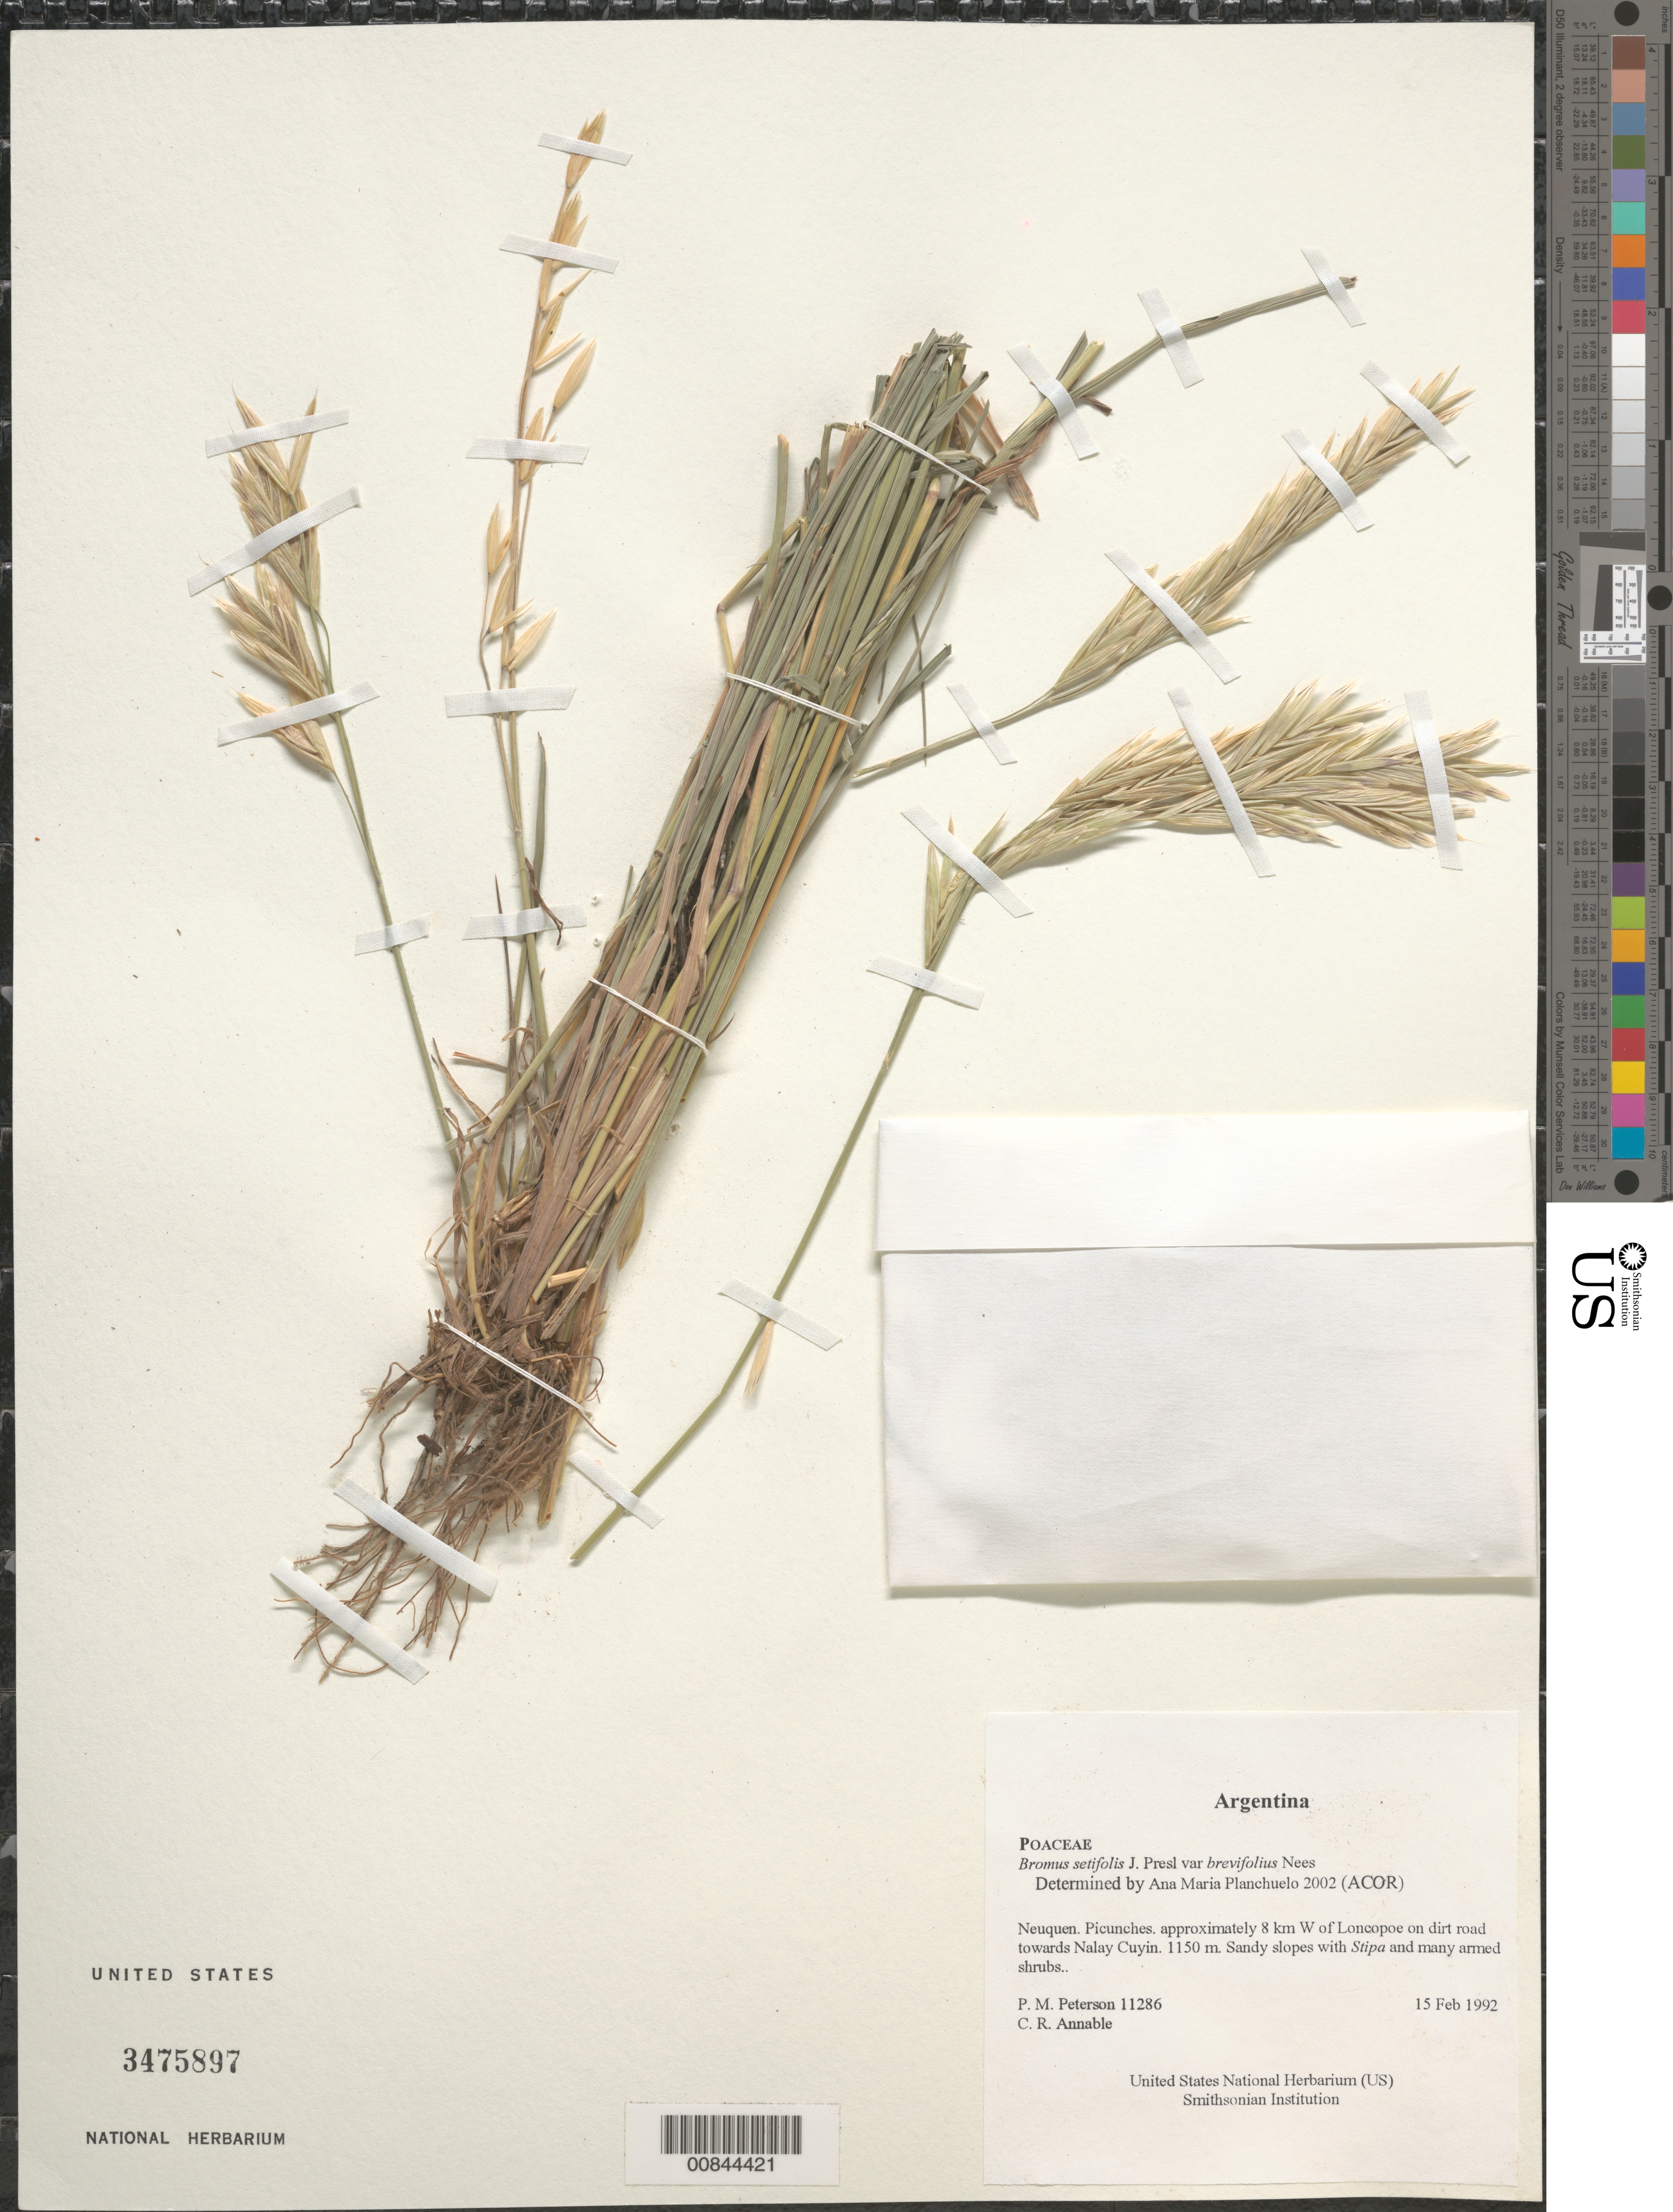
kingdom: Plantae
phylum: Tracheophyta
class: Liliopsida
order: Poales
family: Poaceae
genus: Bromus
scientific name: Bromus setifolis var. brevifolius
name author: Nees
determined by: Planchuelo, A. M.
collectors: P. M. Peterson & C. R. Annable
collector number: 11286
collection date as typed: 15 Feb 1992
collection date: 1992-02-15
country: Argentina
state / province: Neuquen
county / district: Picunches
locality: approximately 8 km W of Loncopoe on dirt road towards Nalay Cuyin.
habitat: Sandy slopes with Stipa and many armed shrubs.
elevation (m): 1150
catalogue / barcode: US 3475897